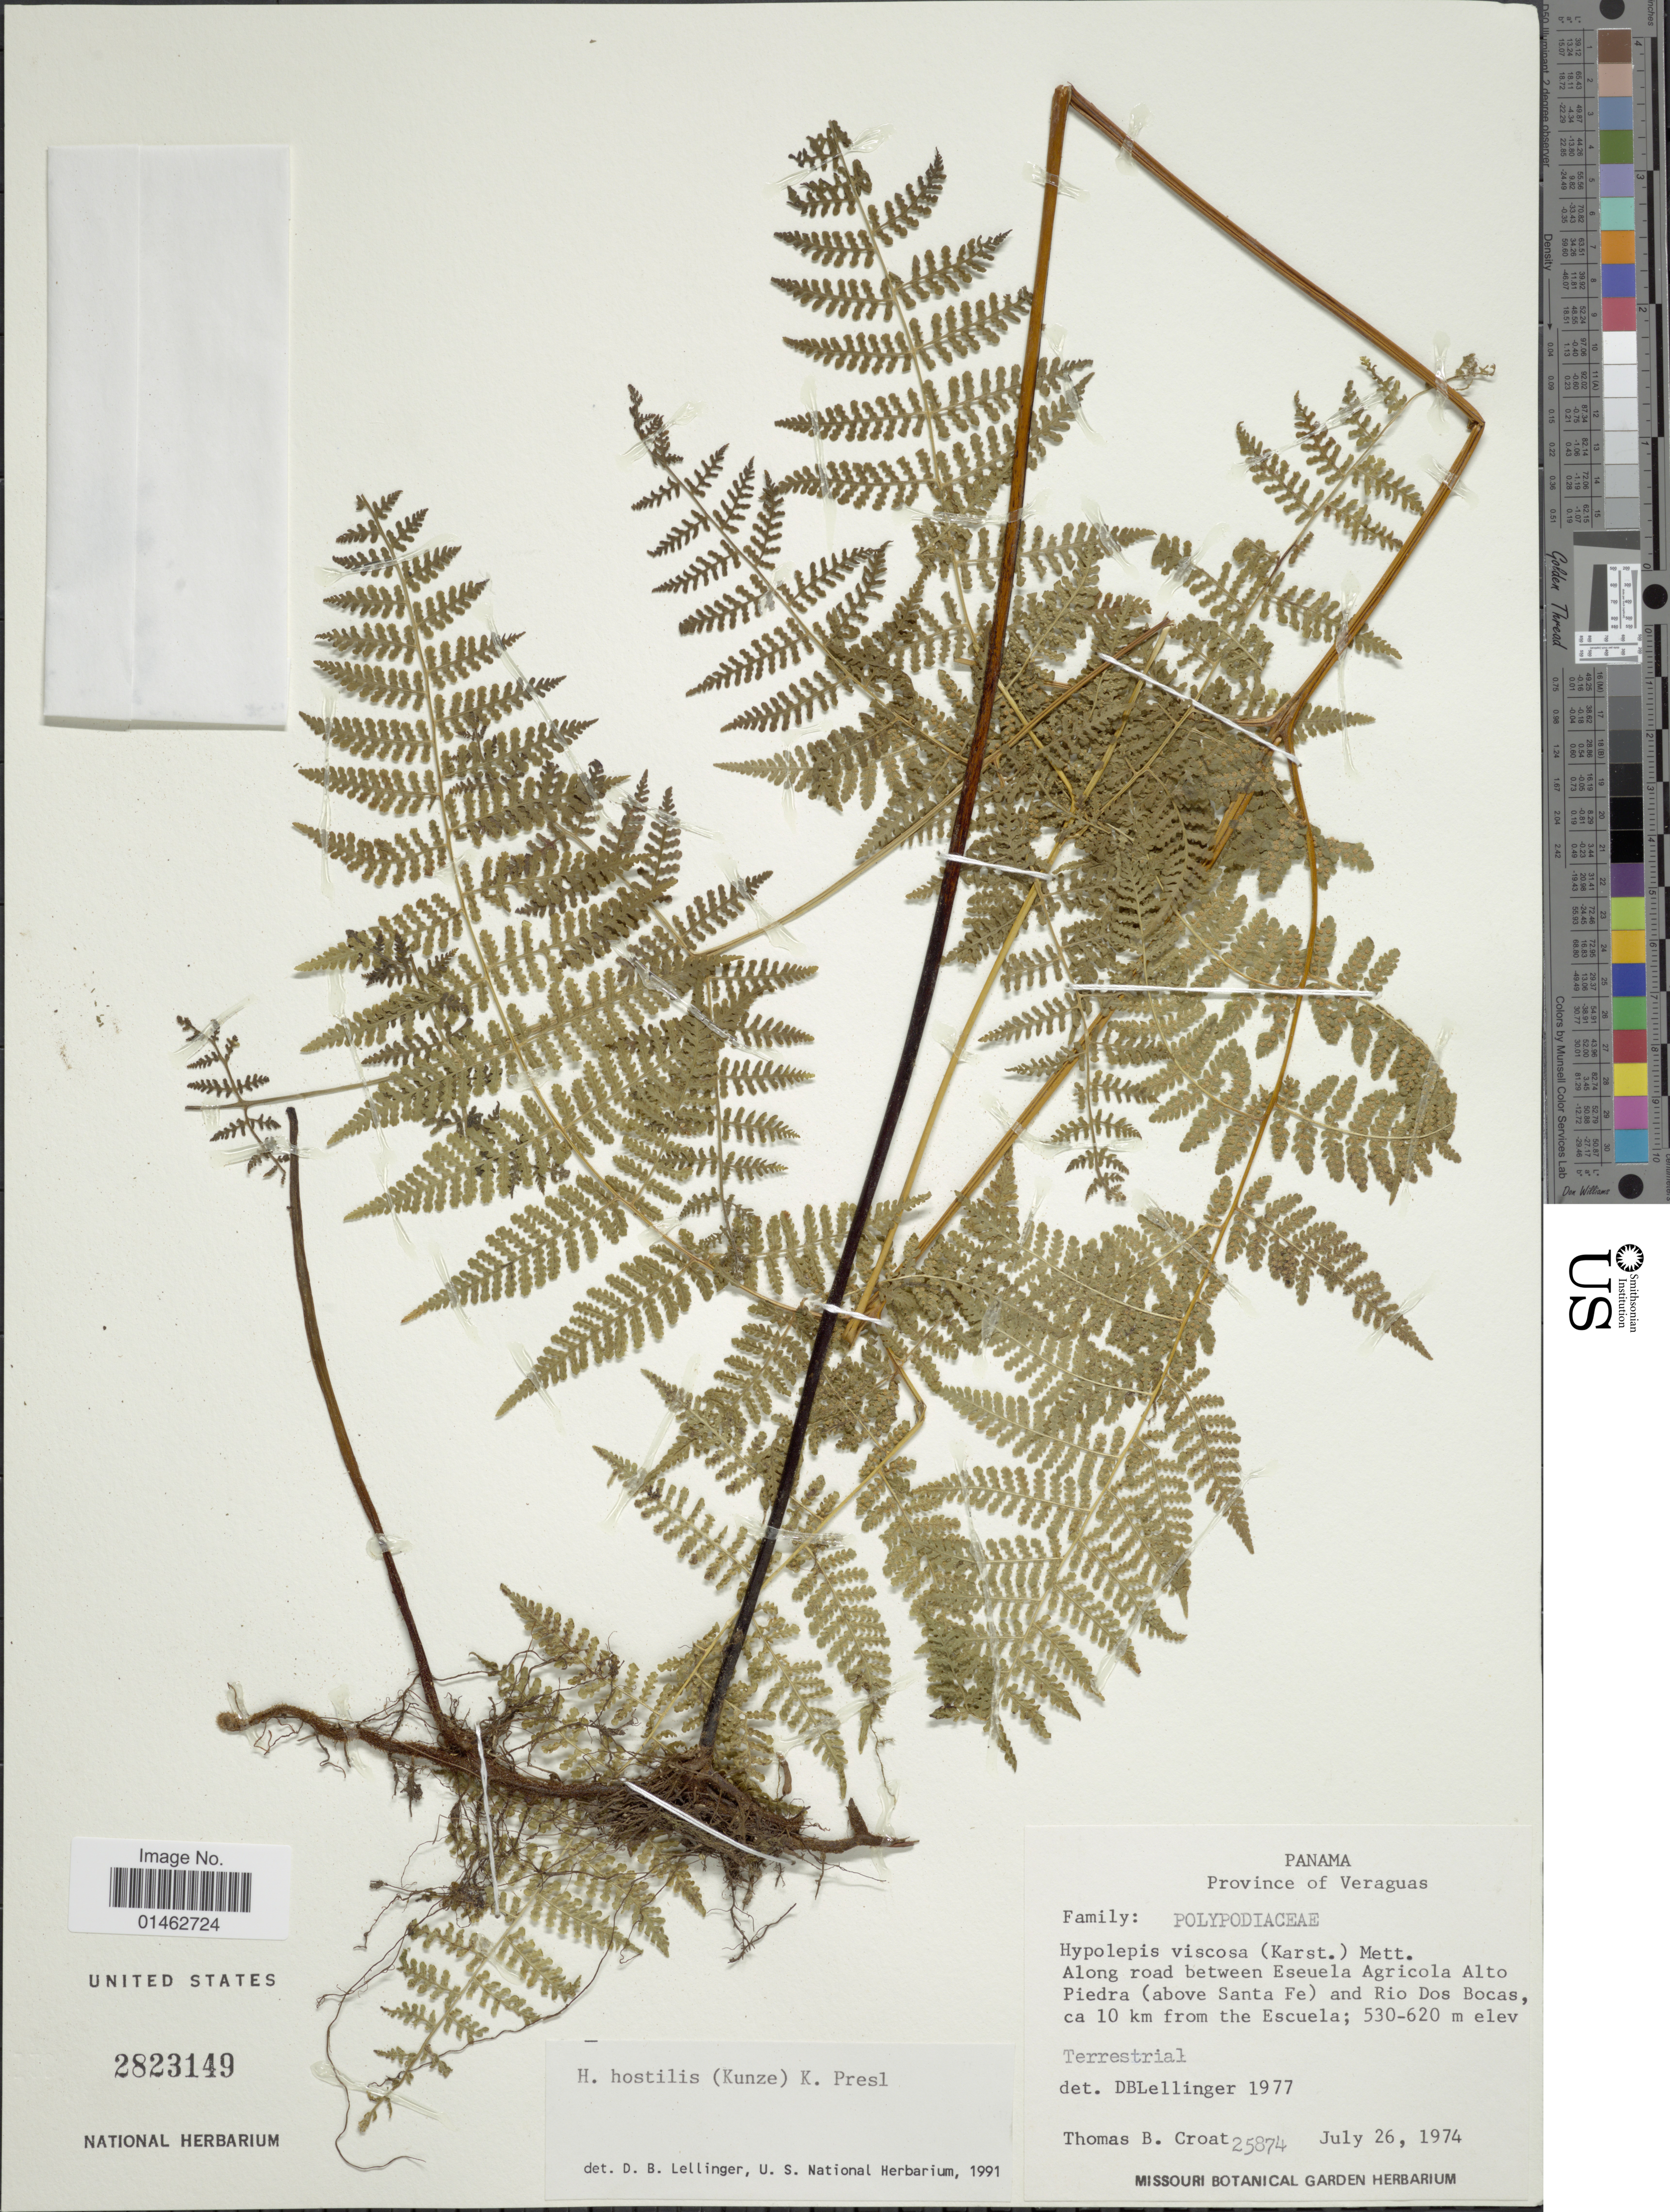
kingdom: Plantae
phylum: Tracheophyta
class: Polypodiopsida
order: Polypodiales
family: Dennstaedtiaceae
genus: Hypolepis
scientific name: Hypolepis hostilis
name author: (Kunze) C. Presl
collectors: T. B. Croat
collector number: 25874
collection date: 1974-07-26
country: Panama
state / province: Veraguas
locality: Along road between Eseuala Agricola Alto Piedra (above Santa Fe) and Rio Dos Bocas, ca 10 km from the Escuela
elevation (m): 530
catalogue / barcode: US 2823149